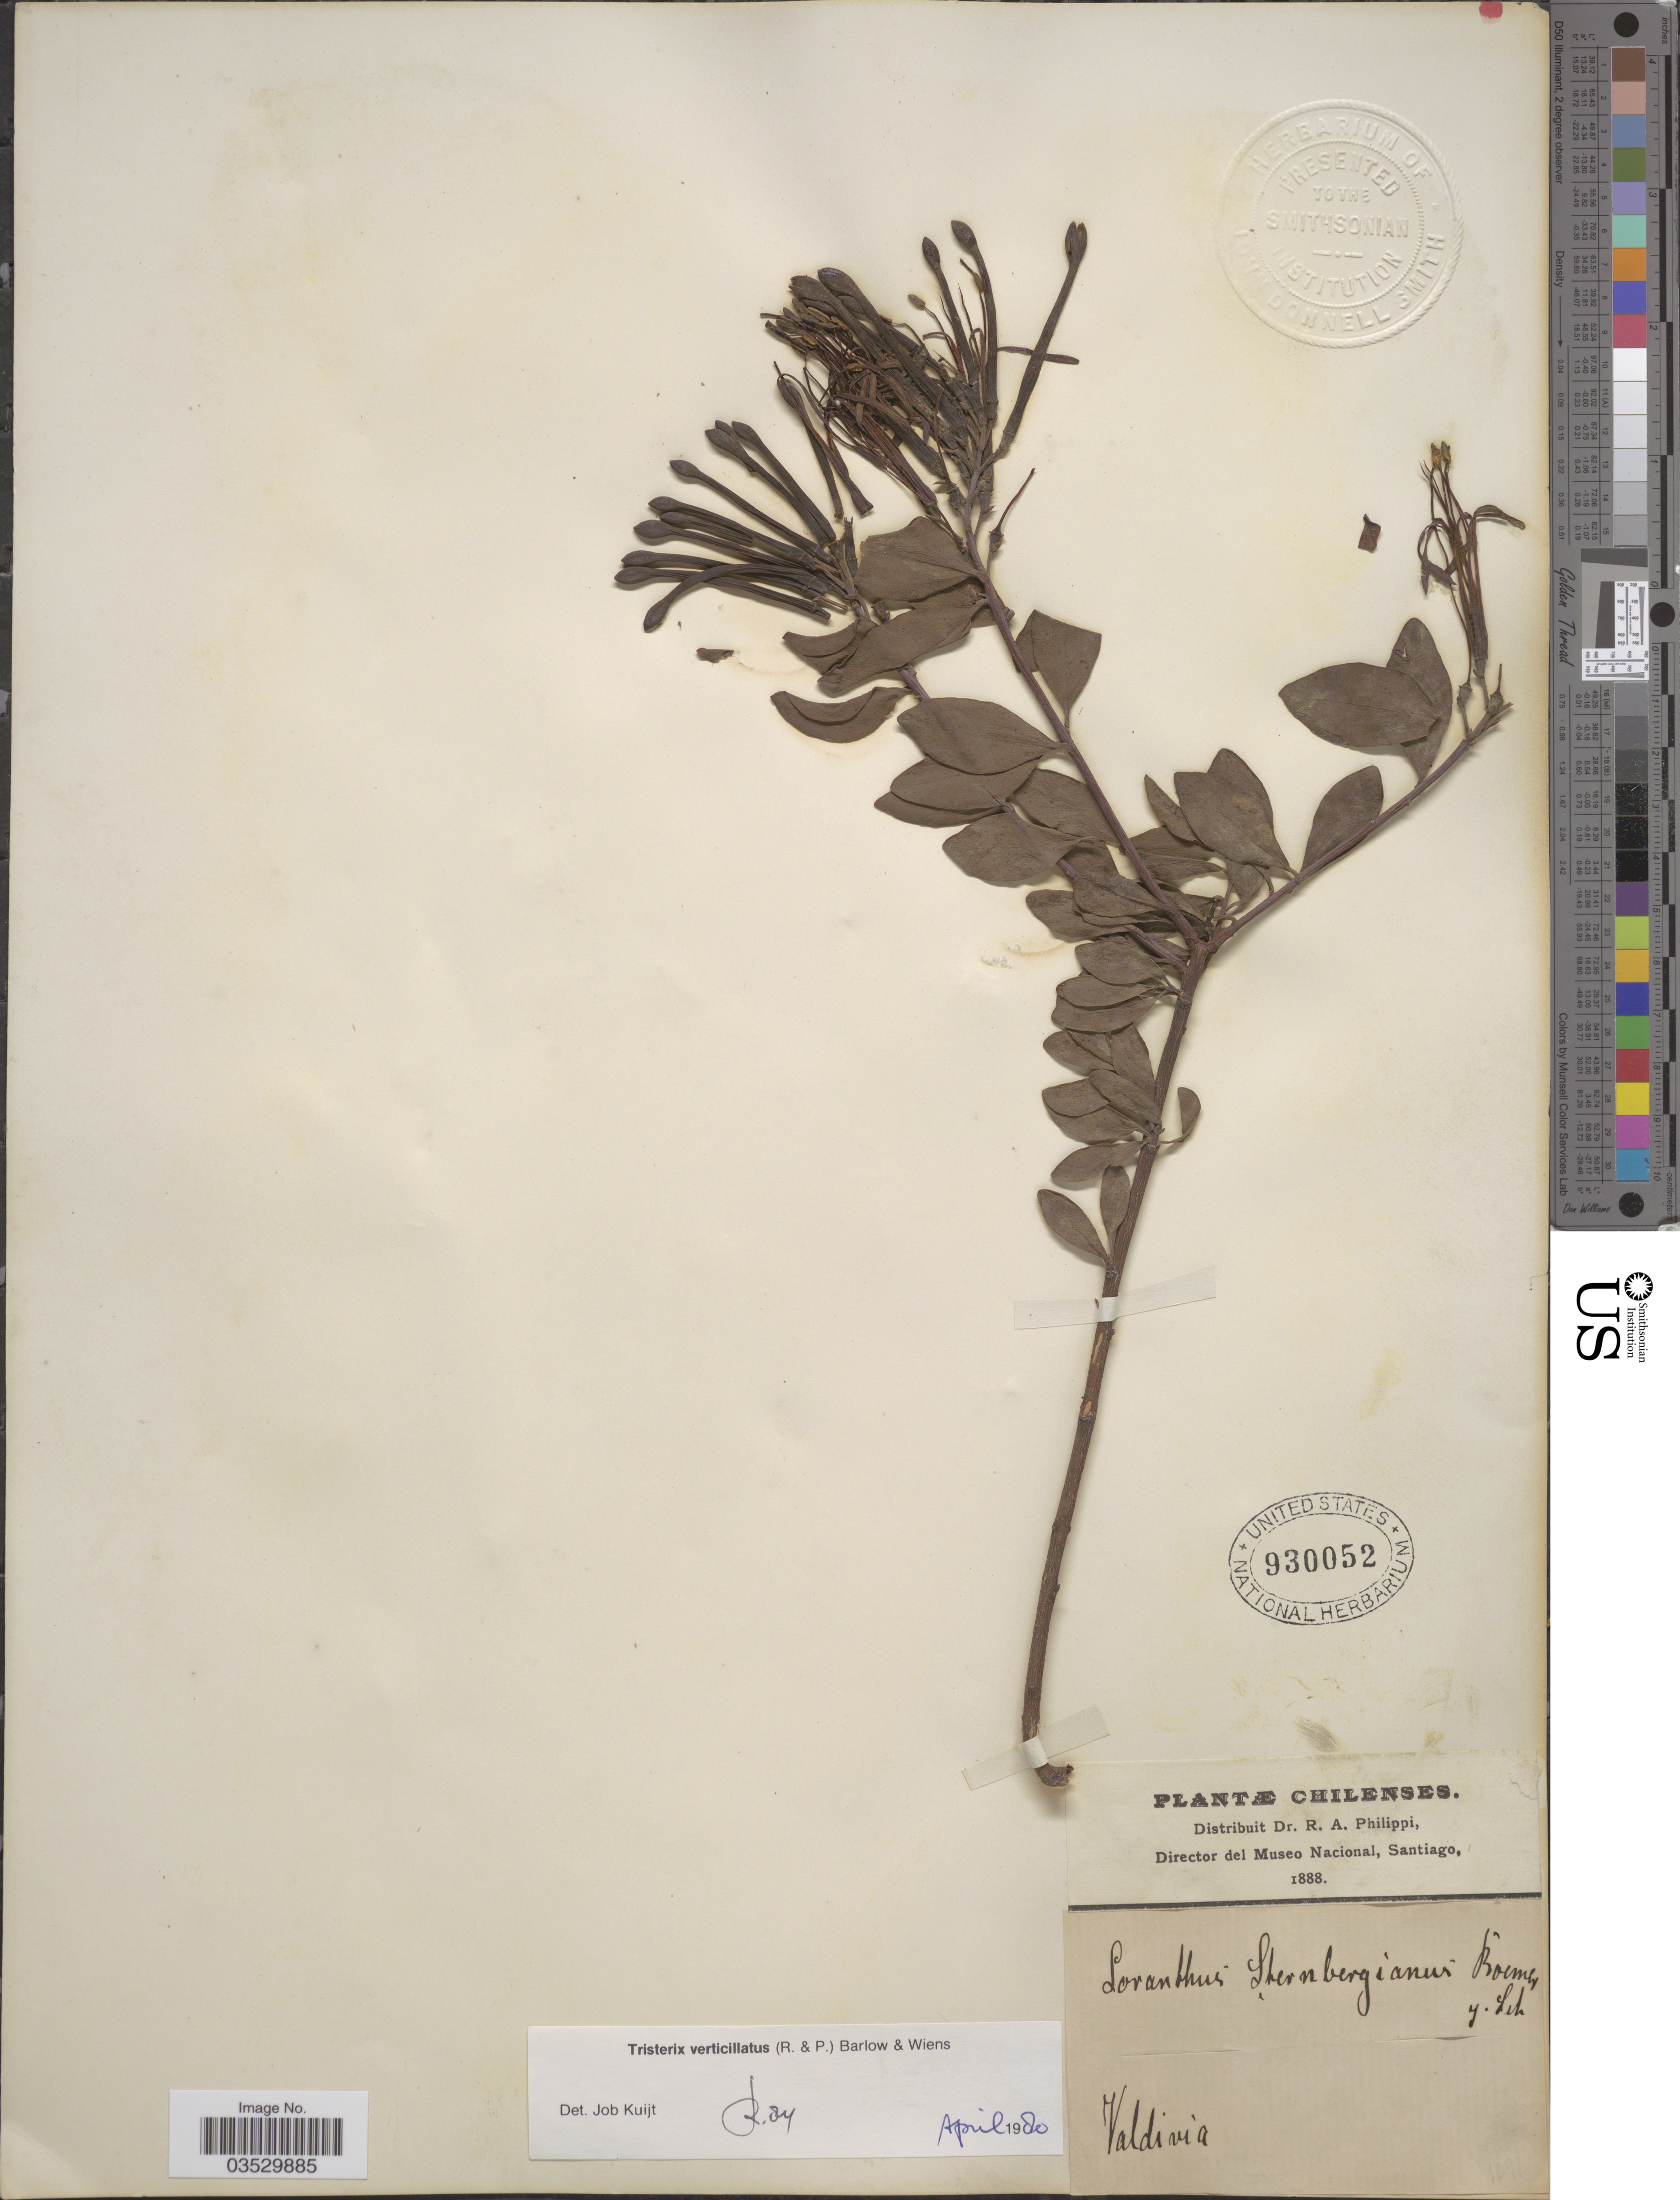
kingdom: Plantae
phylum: Tracheophyta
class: Magnoliopsida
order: Santalales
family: Loranthaceae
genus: Tristerix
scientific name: Tristerix verticillatus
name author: (Ruiz & Pav.) Barlow & Wiens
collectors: ex. herb. R.A. Philippi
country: Chile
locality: Valdivia.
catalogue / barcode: US 930052